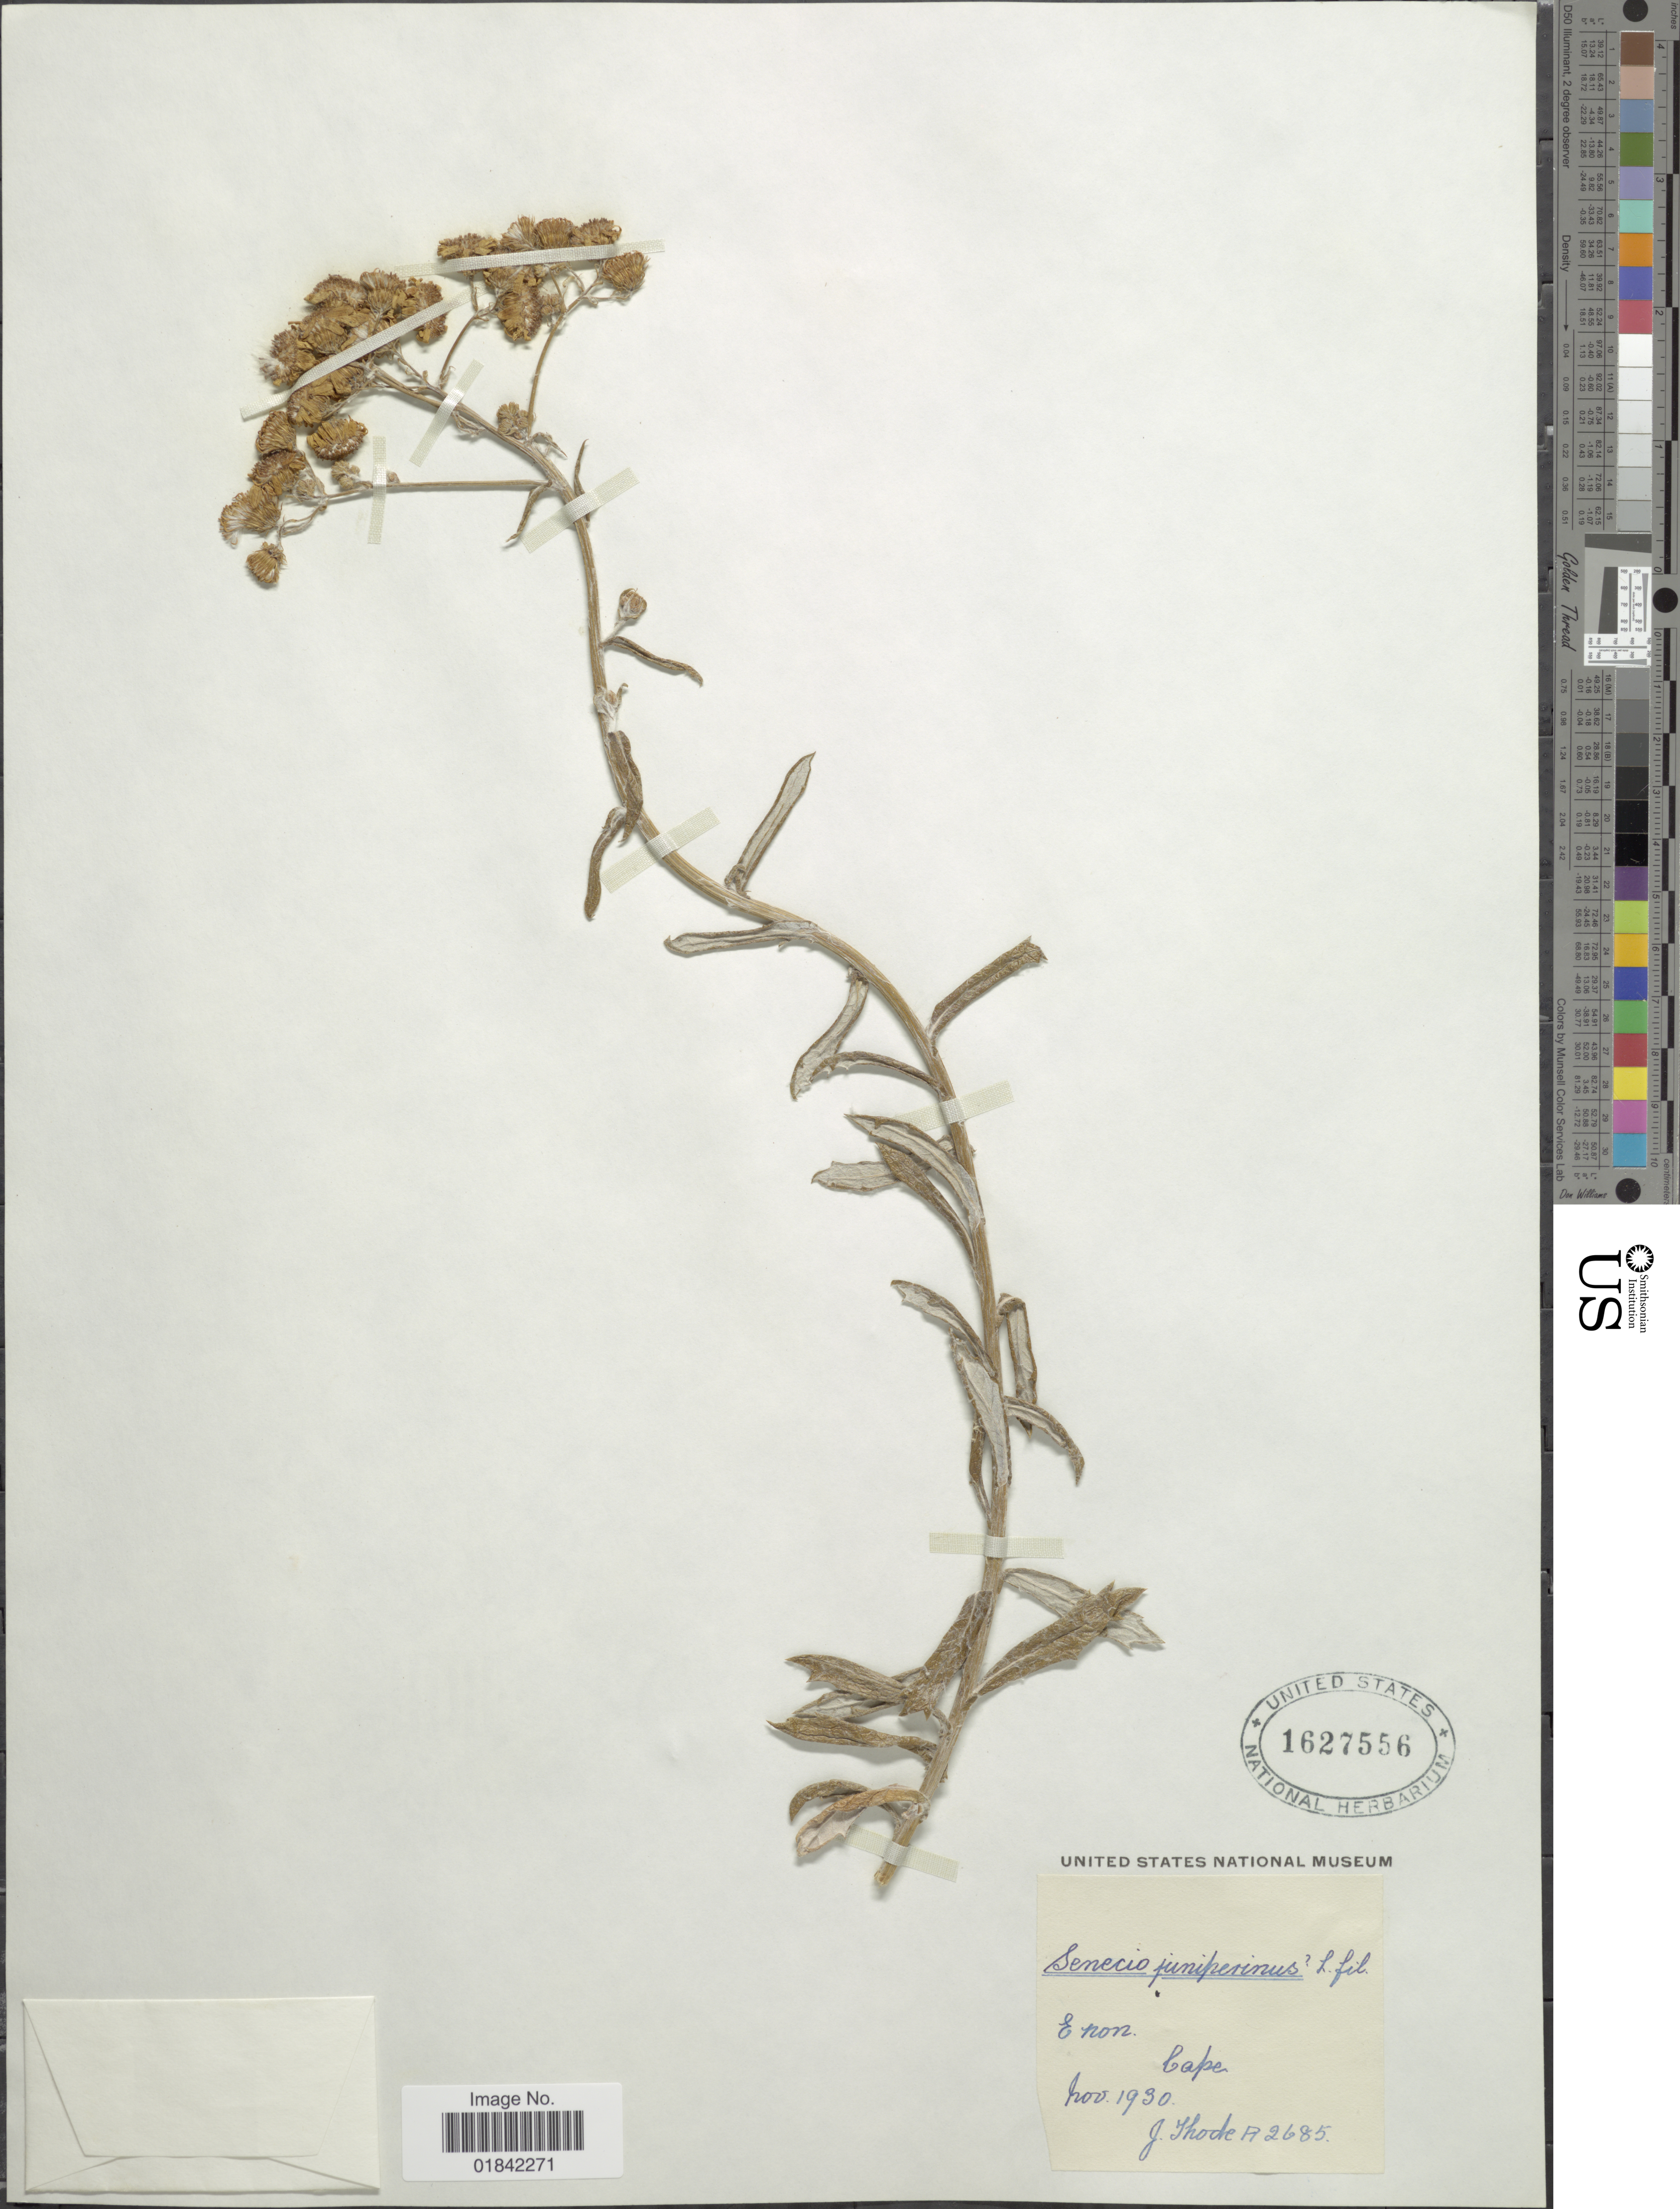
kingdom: Plantae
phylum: Tracheophyta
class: Magnoliopsida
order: Asterales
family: Asteraceae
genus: Senecio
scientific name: Senecio ilicifolius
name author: Thunb.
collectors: J. Thode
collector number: A2685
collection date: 1930-11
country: South Africa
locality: E non., Cape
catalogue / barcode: US 1627556